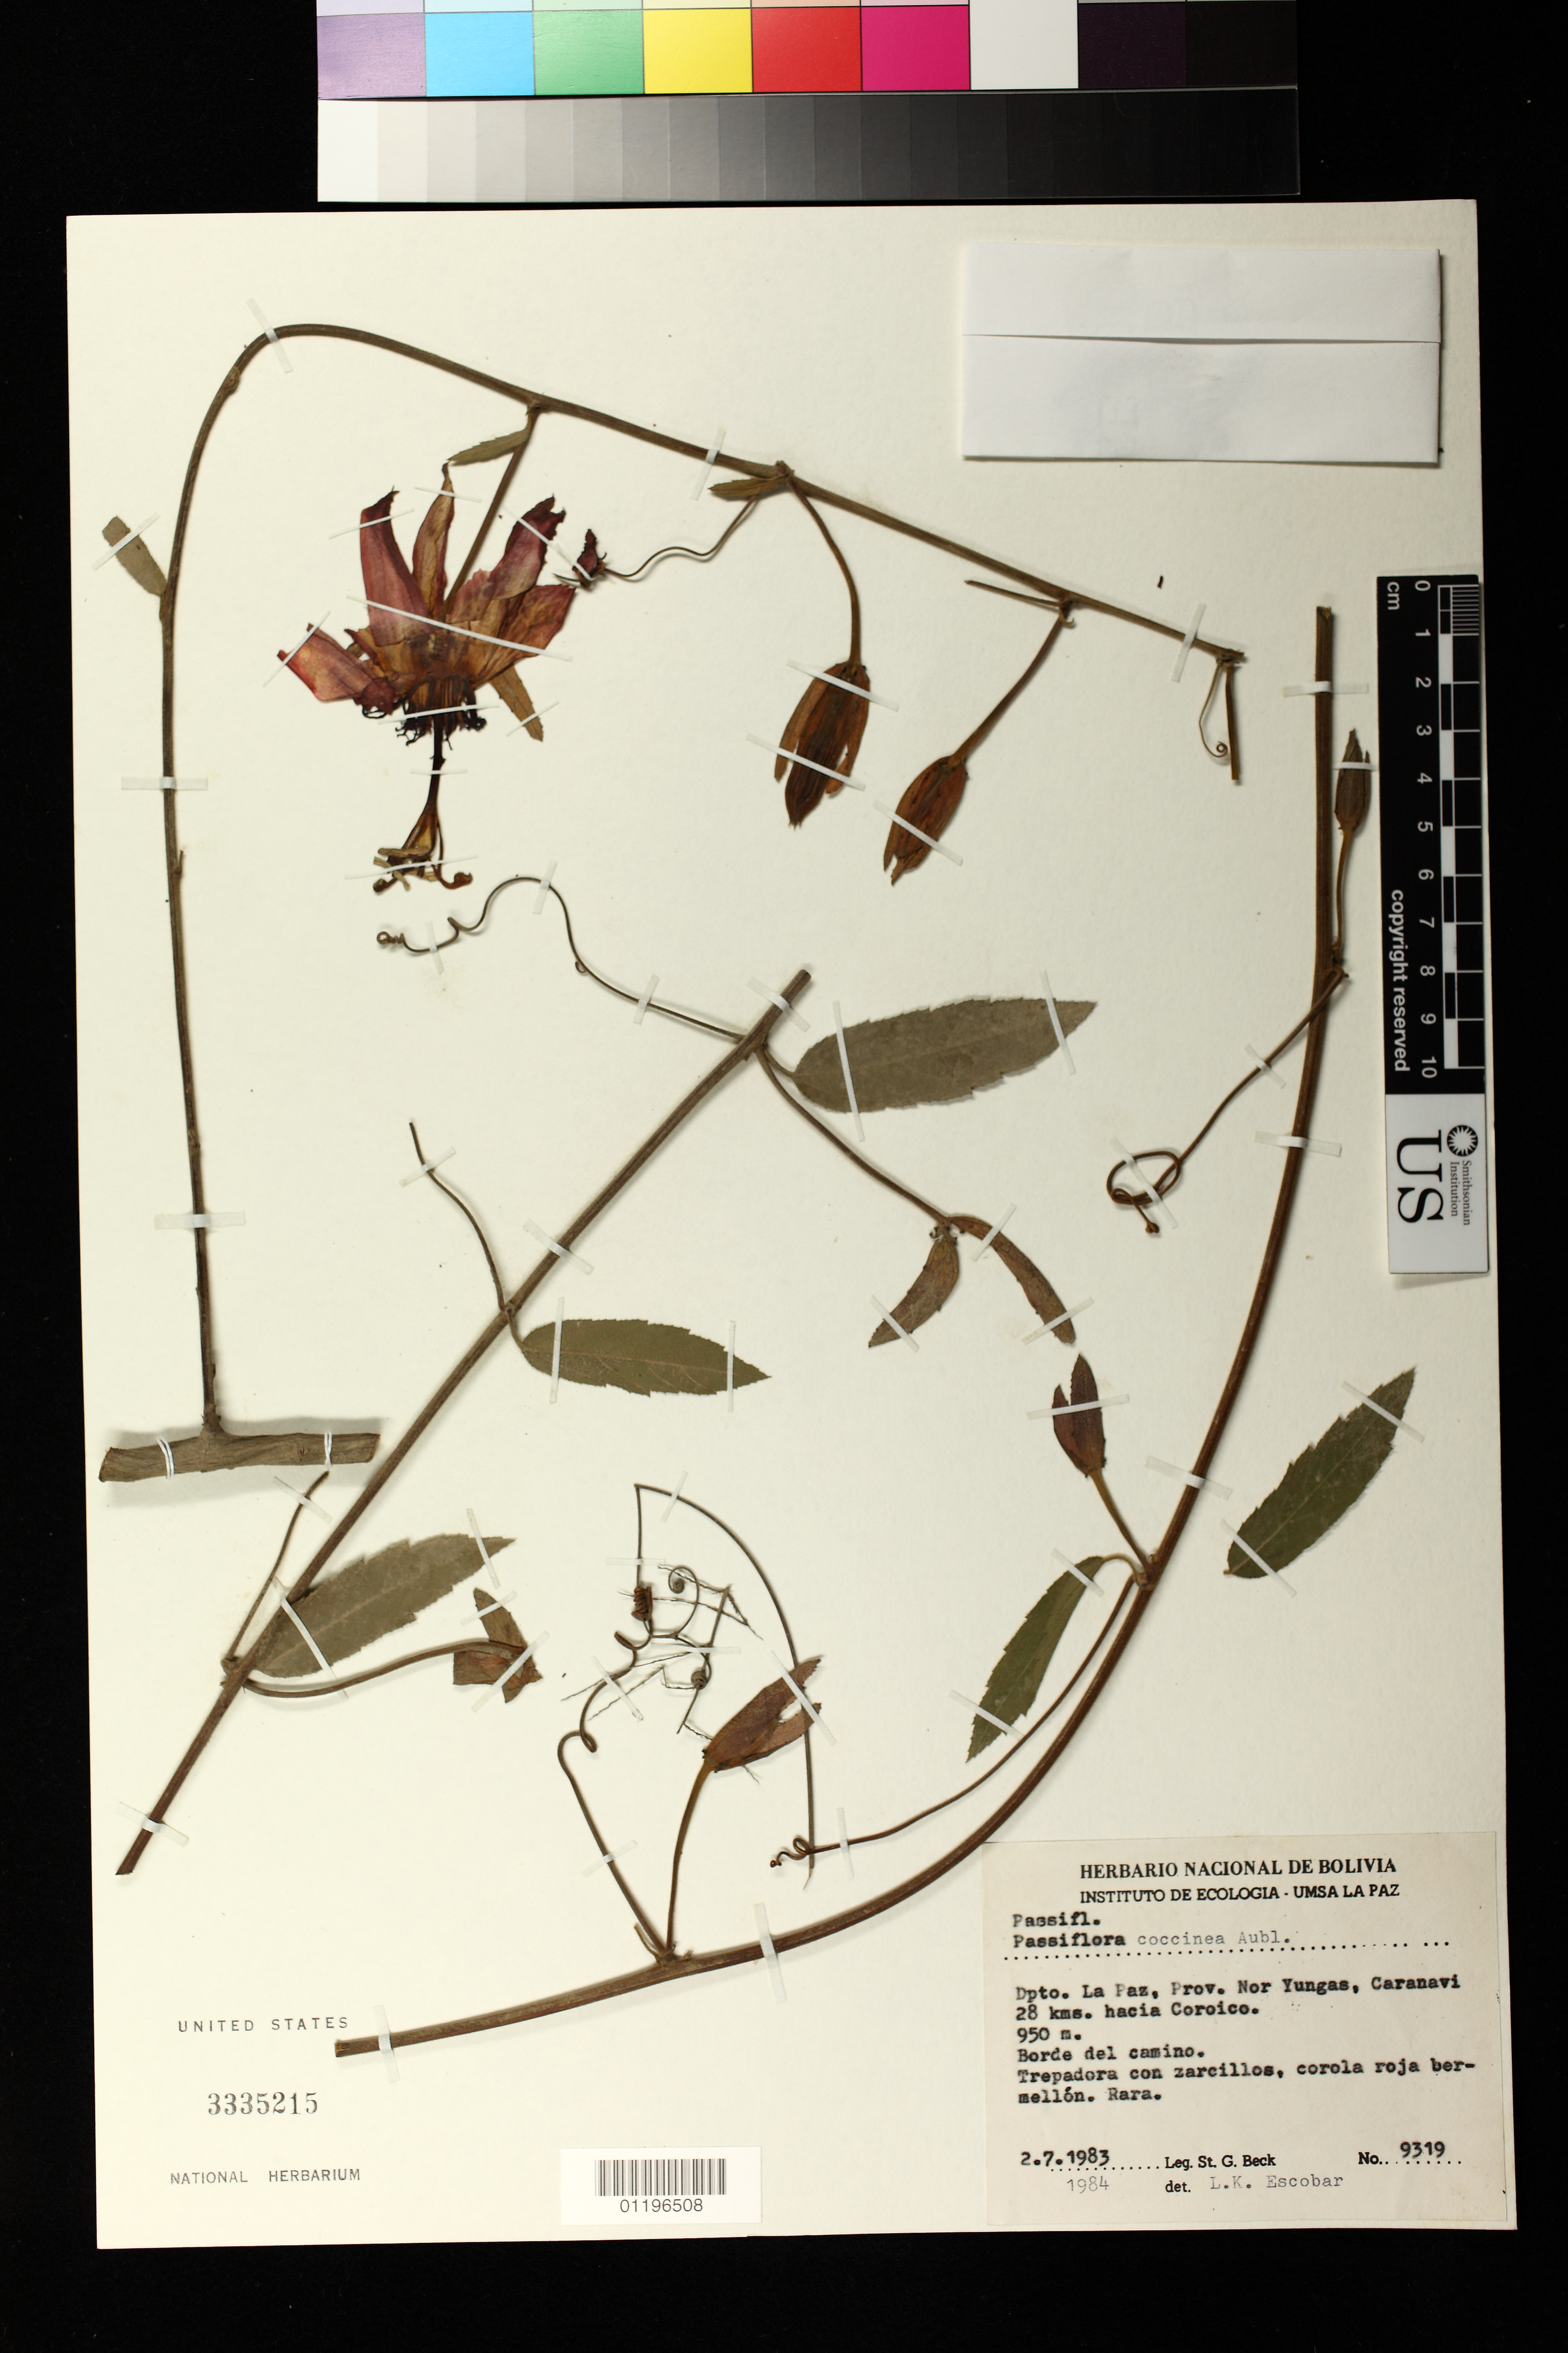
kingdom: Plantae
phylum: Tracheophyta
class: Magnoliopsida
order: Malpighiales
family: Passifloraceae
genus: Passiflora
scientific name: Passiflora coccinea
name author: Aubl.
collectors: S. G. Beck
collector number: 9319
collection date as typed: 07 Feb 1983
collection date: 1983-02-07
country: Bolivia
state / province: La Paz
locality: Caranavi, 28 km hacia Coroico, Prov. Nor Yungas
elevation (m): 950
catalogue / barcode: US 3335215